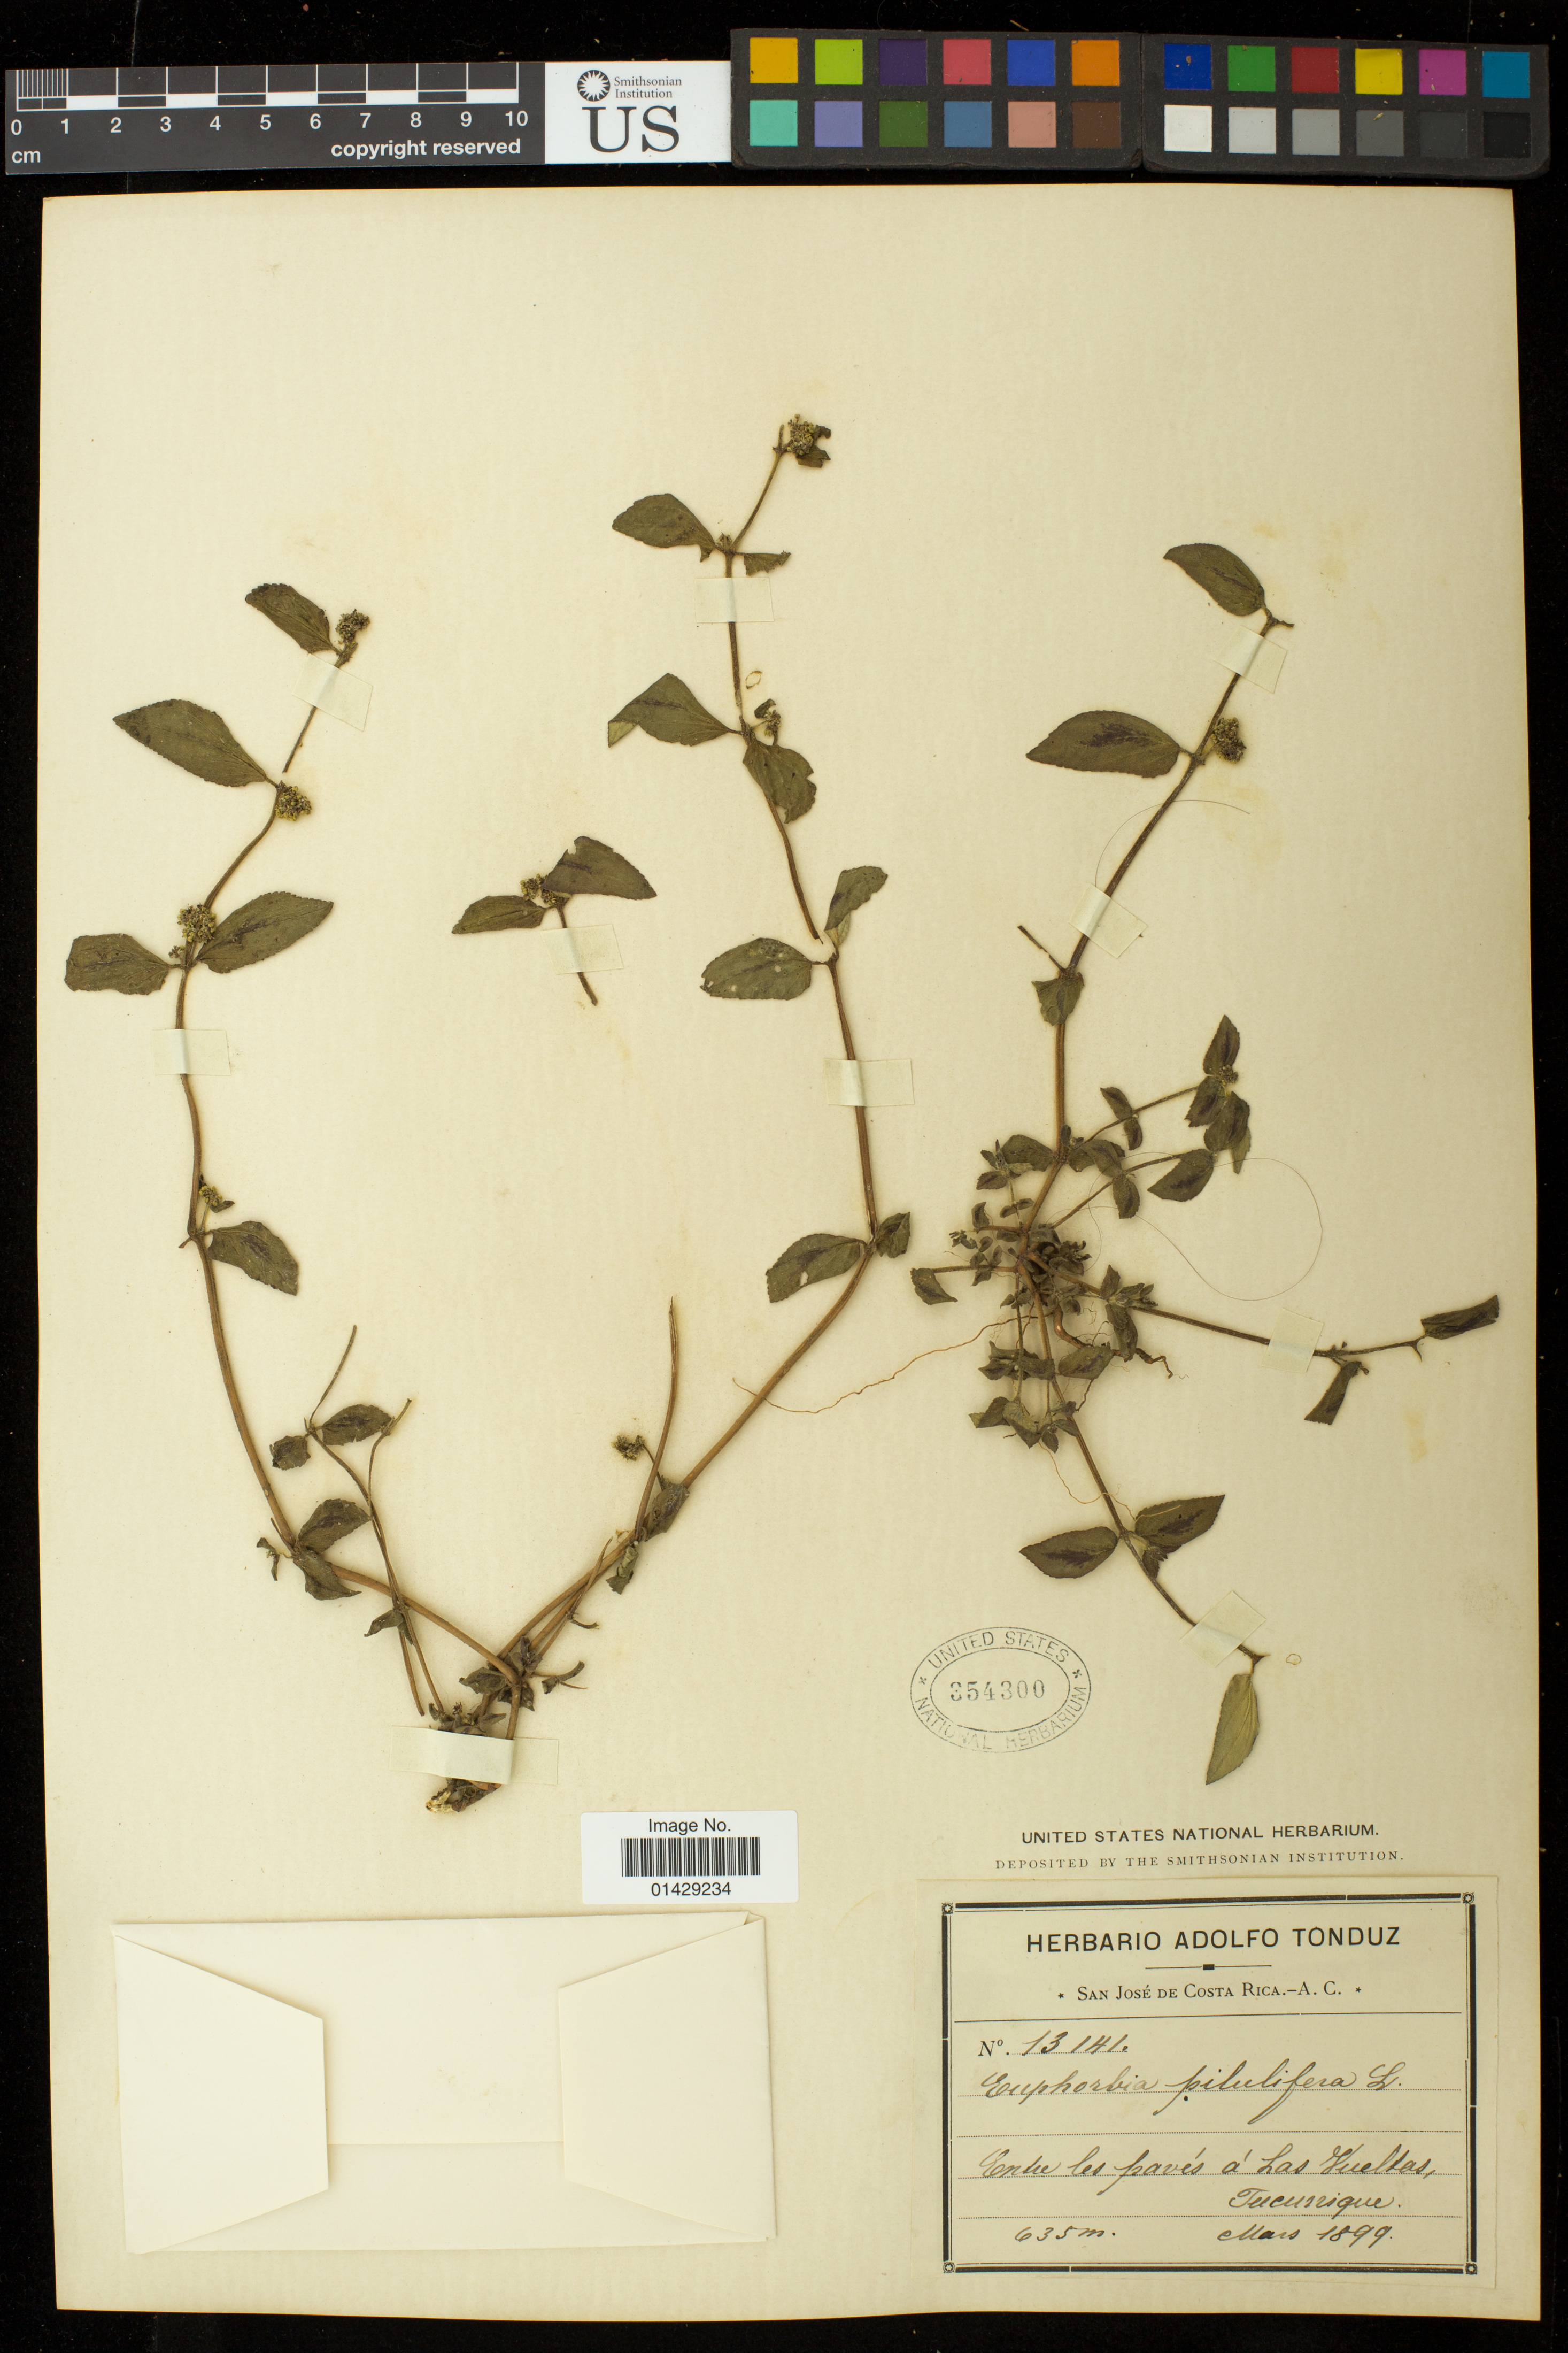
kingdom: Plantae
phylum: Tracheophyta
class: Magnoliopsida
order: Malpighiales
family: Euphorbiaceae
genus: Euphorbia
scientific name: Euphorbia hirta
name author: L.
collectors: A. Tonduz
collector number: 13141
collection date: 1899-03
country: Costa Rica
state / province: San José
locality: Entre les paves a Las Queltas, Tucunique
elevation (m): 635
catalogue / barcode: US 354300